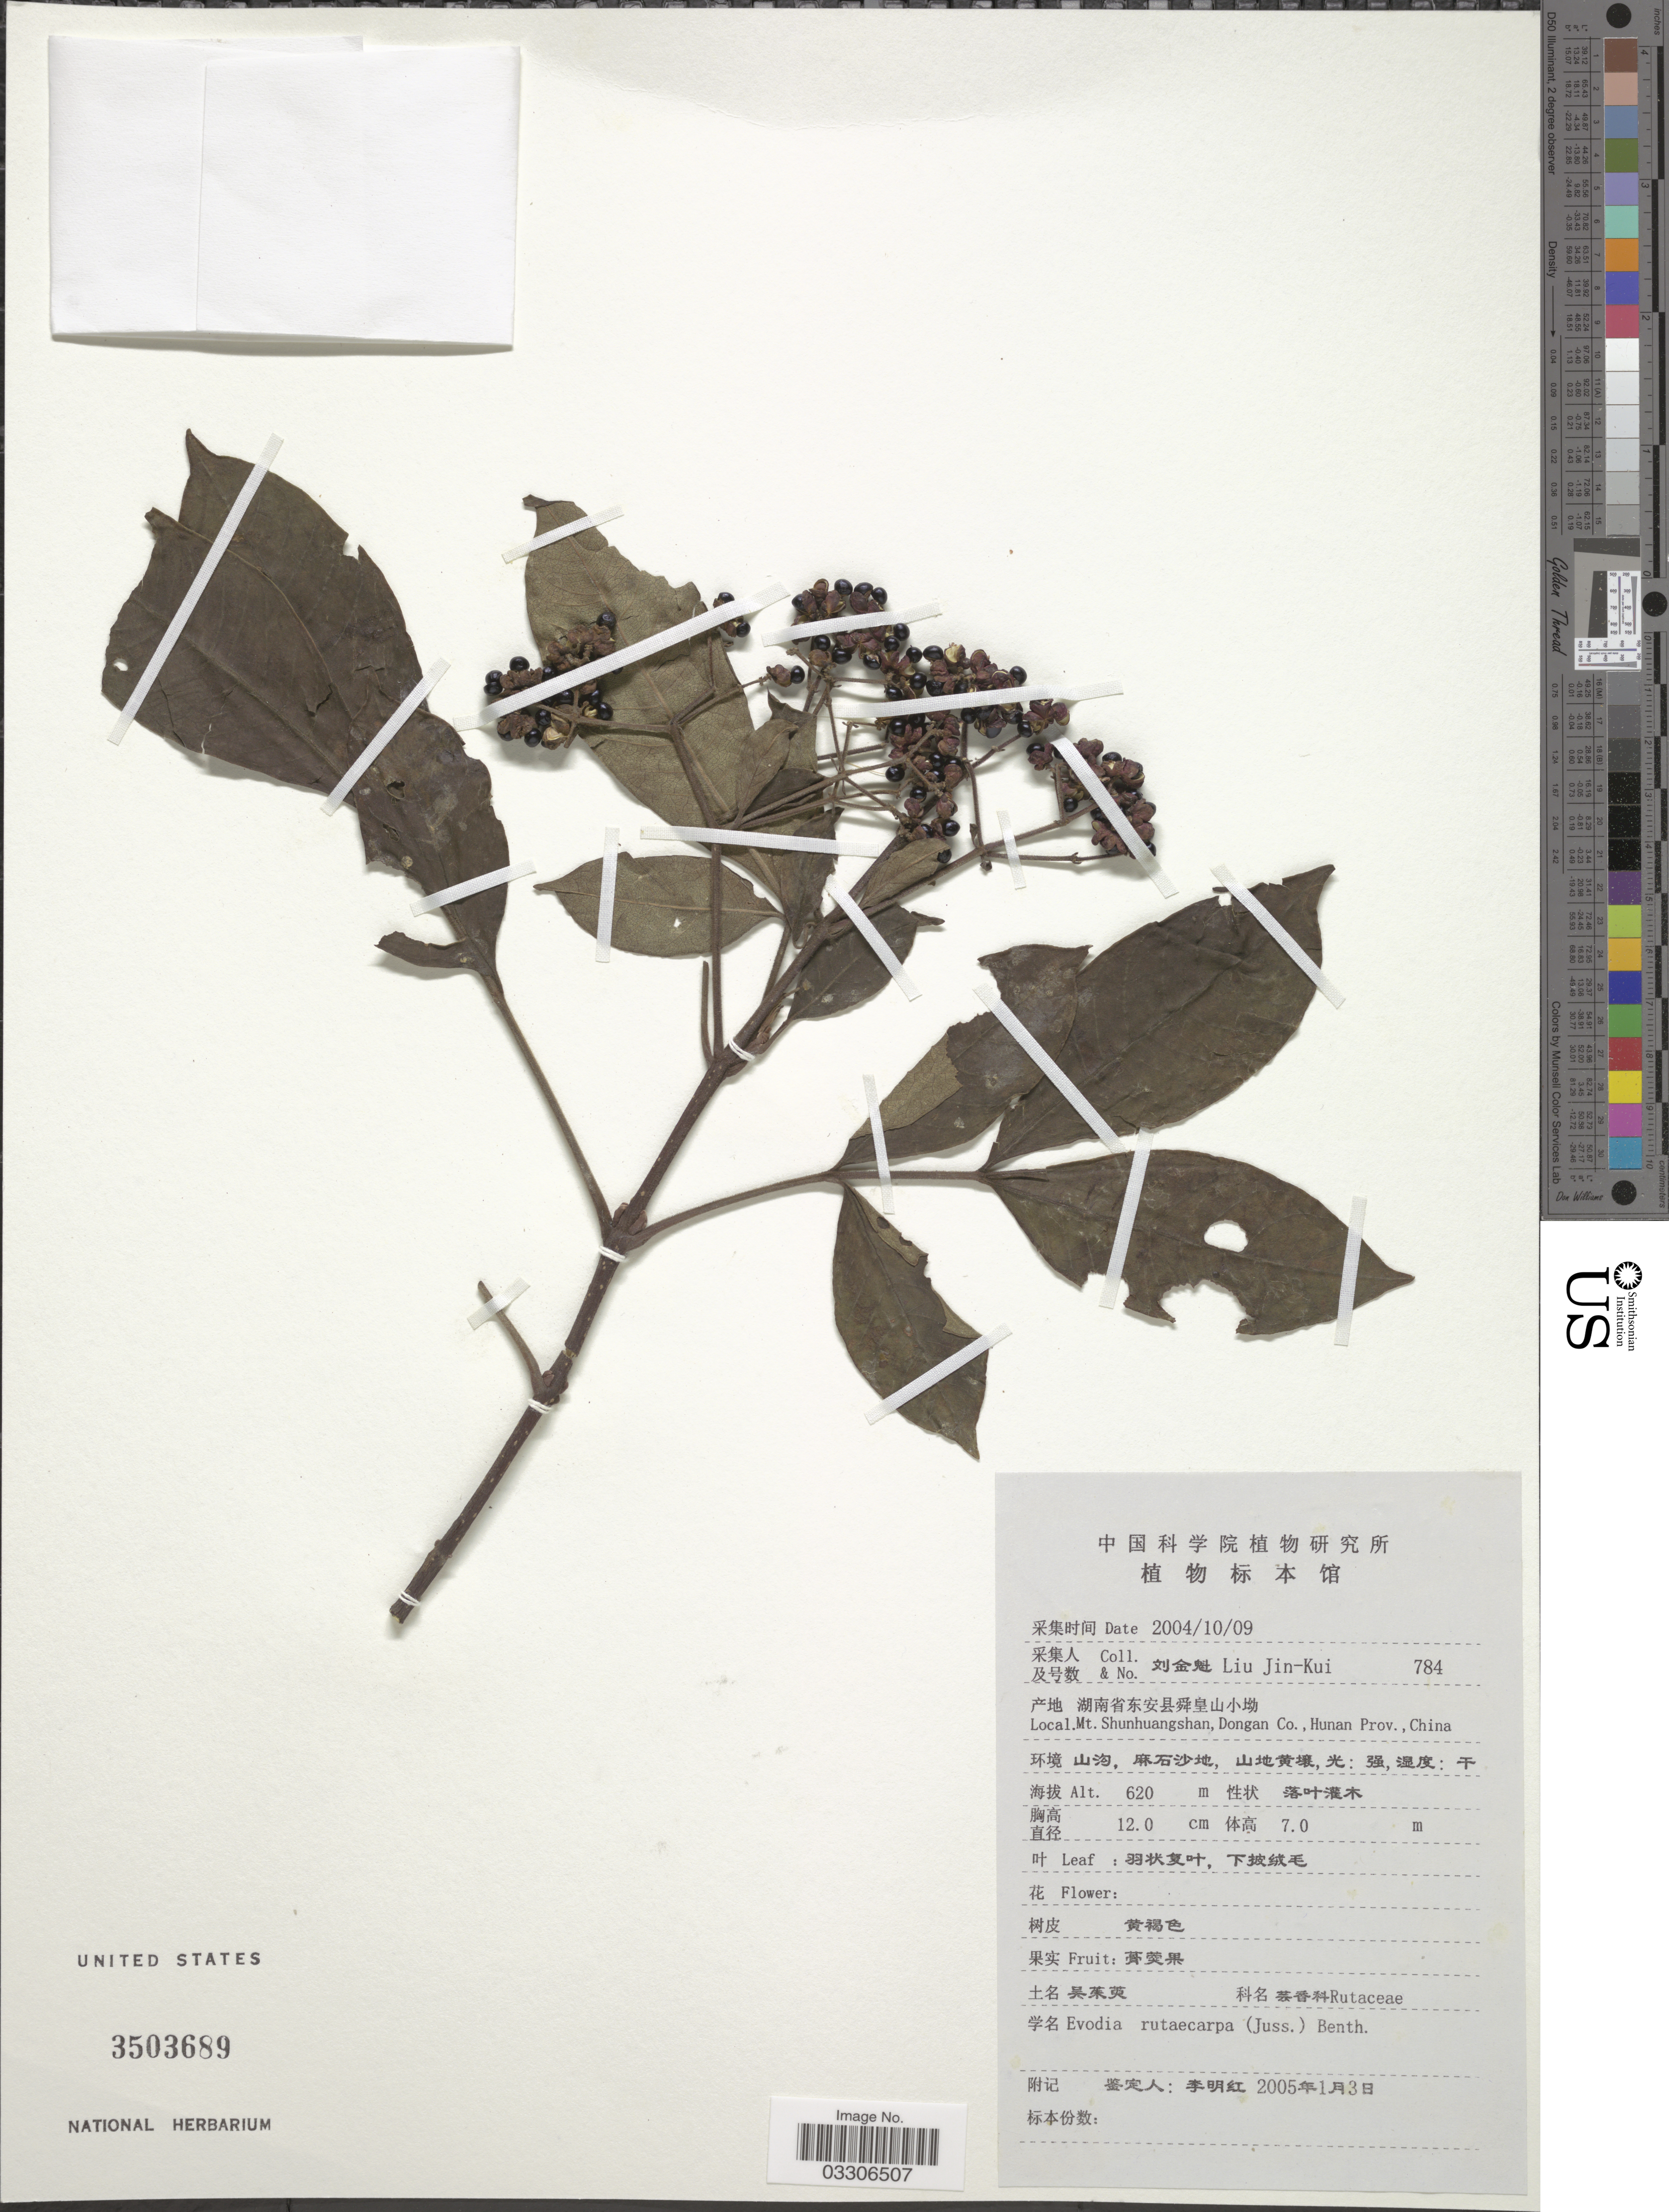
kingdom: Plantae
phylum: Tracheophyta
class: Magnoliopsida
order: Sapindales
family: Rutaceae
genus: Tetradium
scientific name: Tetradium ruticarpum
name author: (A. Juss.) T.G. Hartley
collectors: Liu Jin-Kui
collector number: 784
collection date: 2004-10-09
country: China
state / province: Hunan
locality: Mt. Shunhuangshan, Dongan Co.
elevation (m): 620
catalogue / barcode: US 3503689